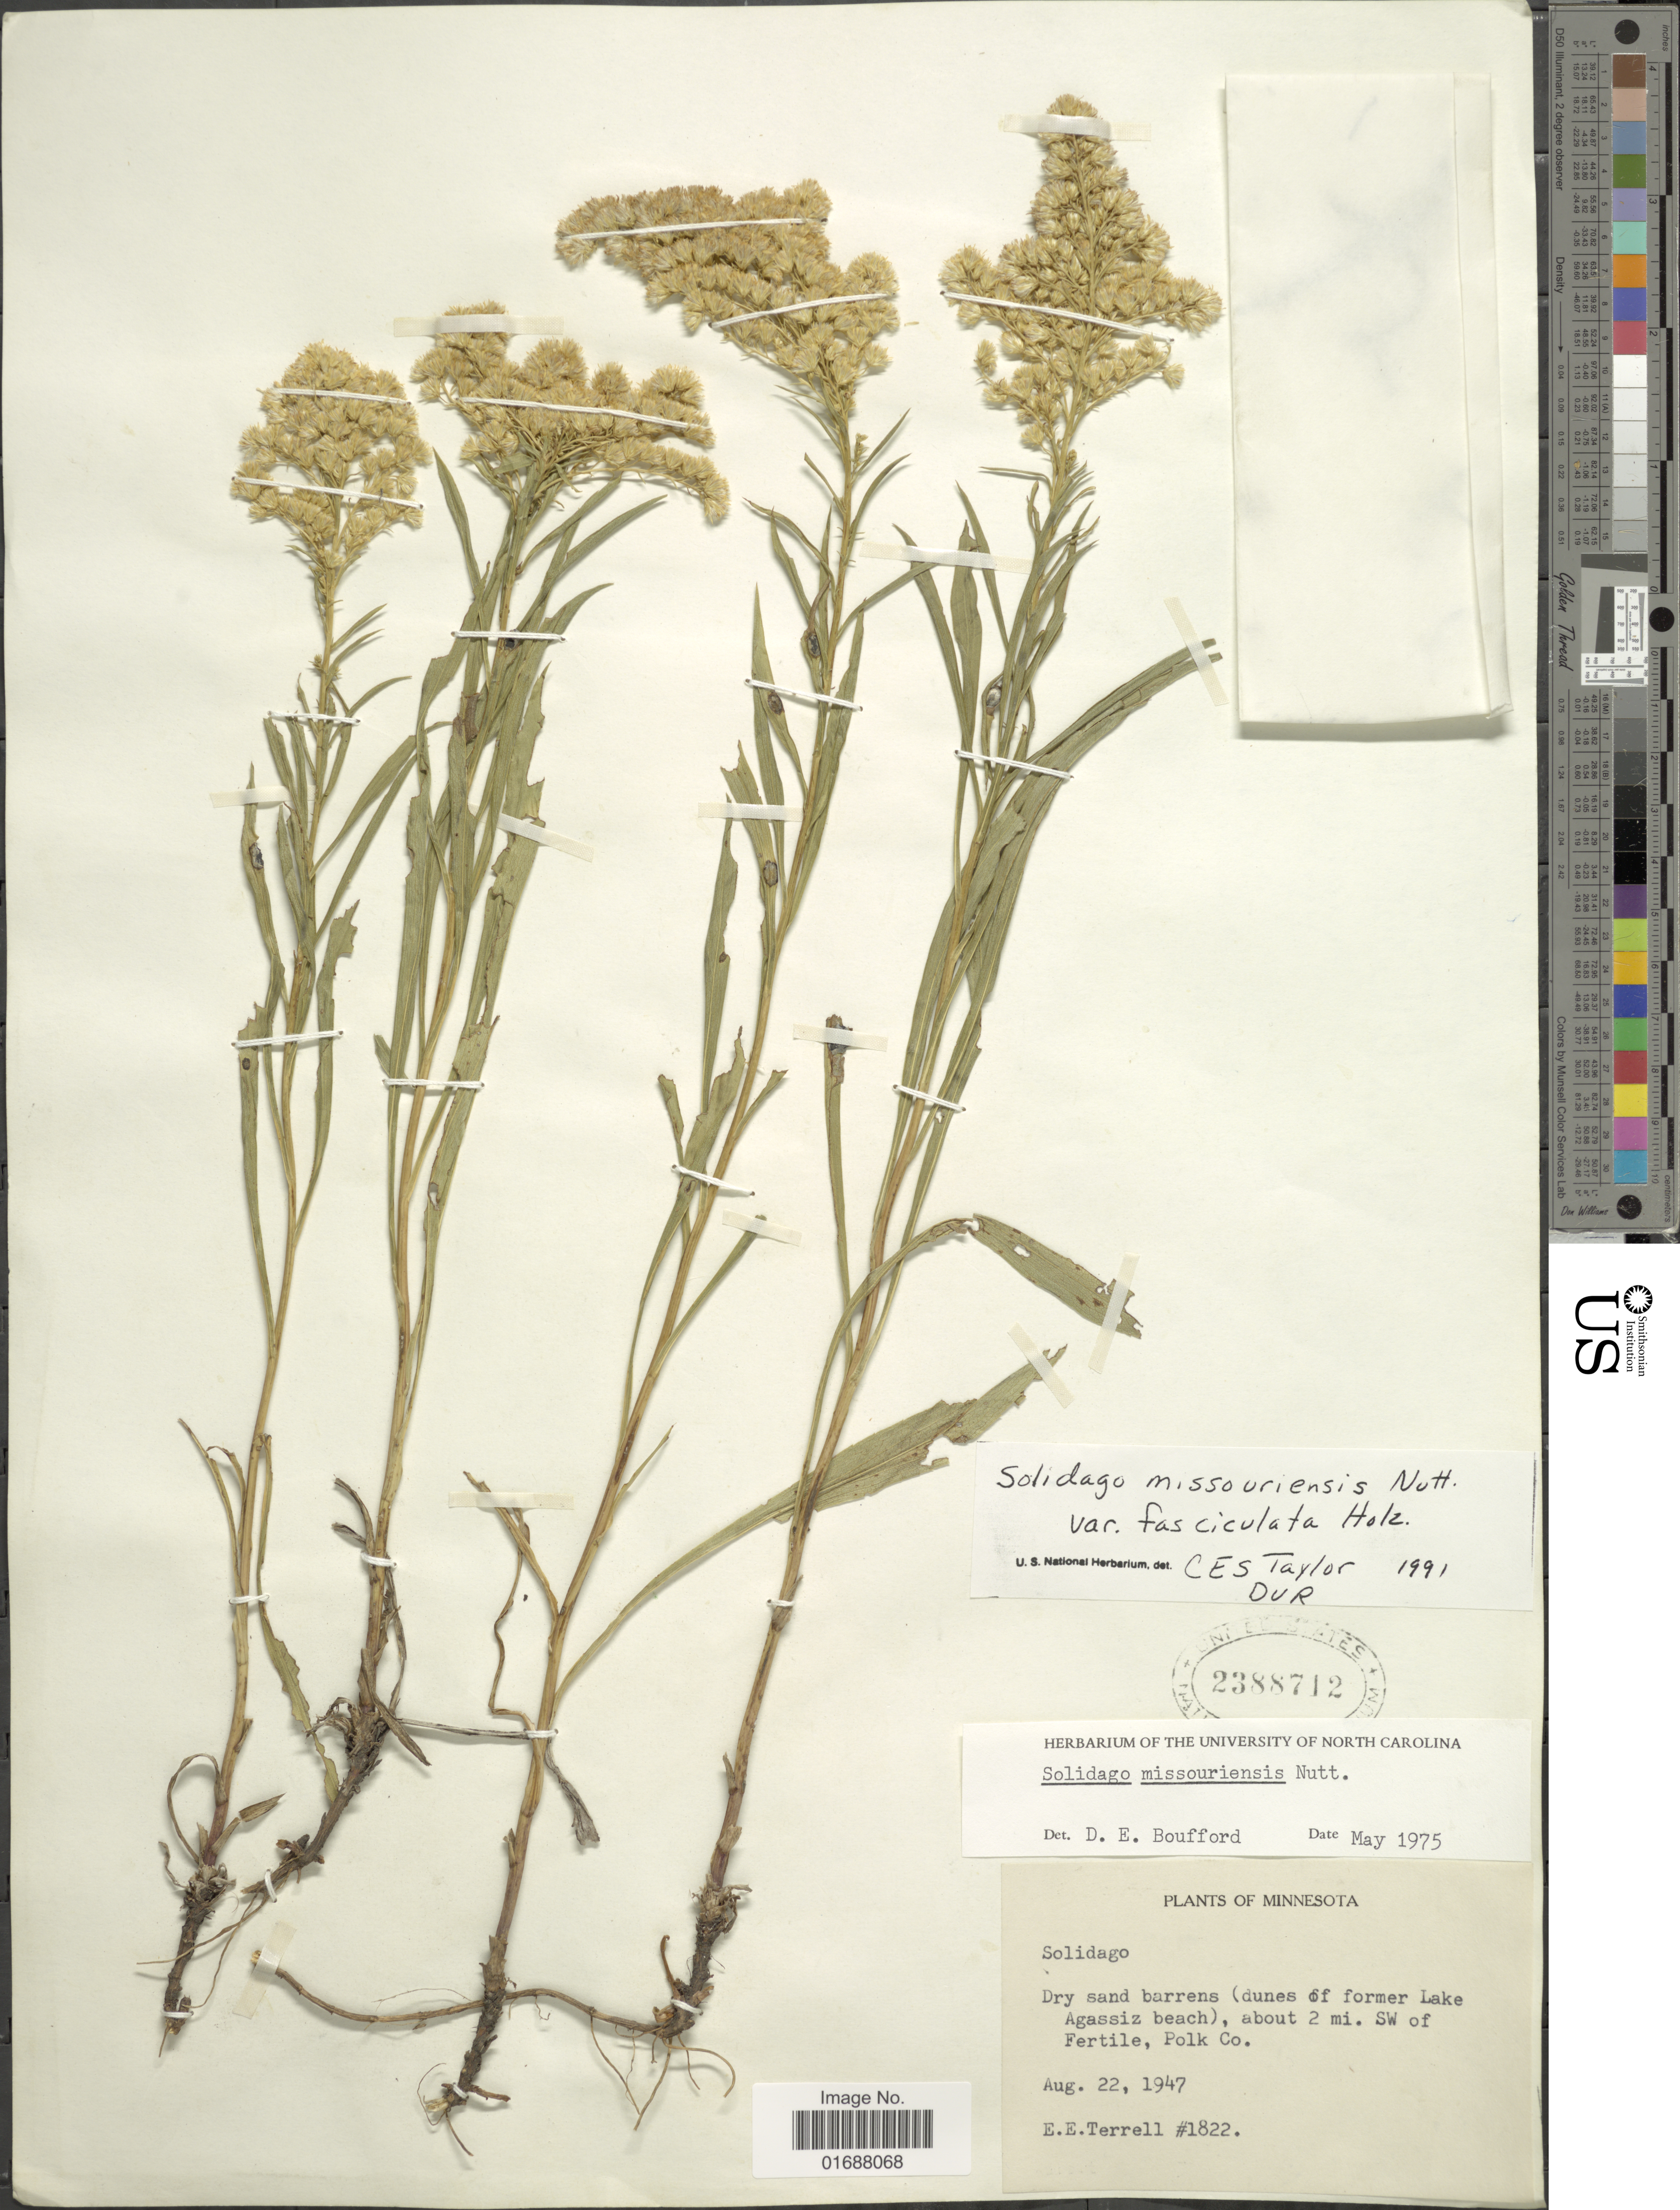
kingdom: Plantae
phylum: Tracheophyta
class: Magnoliopsida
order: Asterales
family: Asteraceae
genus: Solidago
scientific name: Solidago missouriensis var. fasciculata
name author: Holz.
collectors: E. E. Terrell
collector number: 1822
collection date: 1947-08-22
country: United States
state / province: Minnesota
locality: Dry sand barrens (dunes of former Lake Agassiz beach), about 2 mi. SW of Fertile, Polk Co.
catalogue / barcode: US 2388712